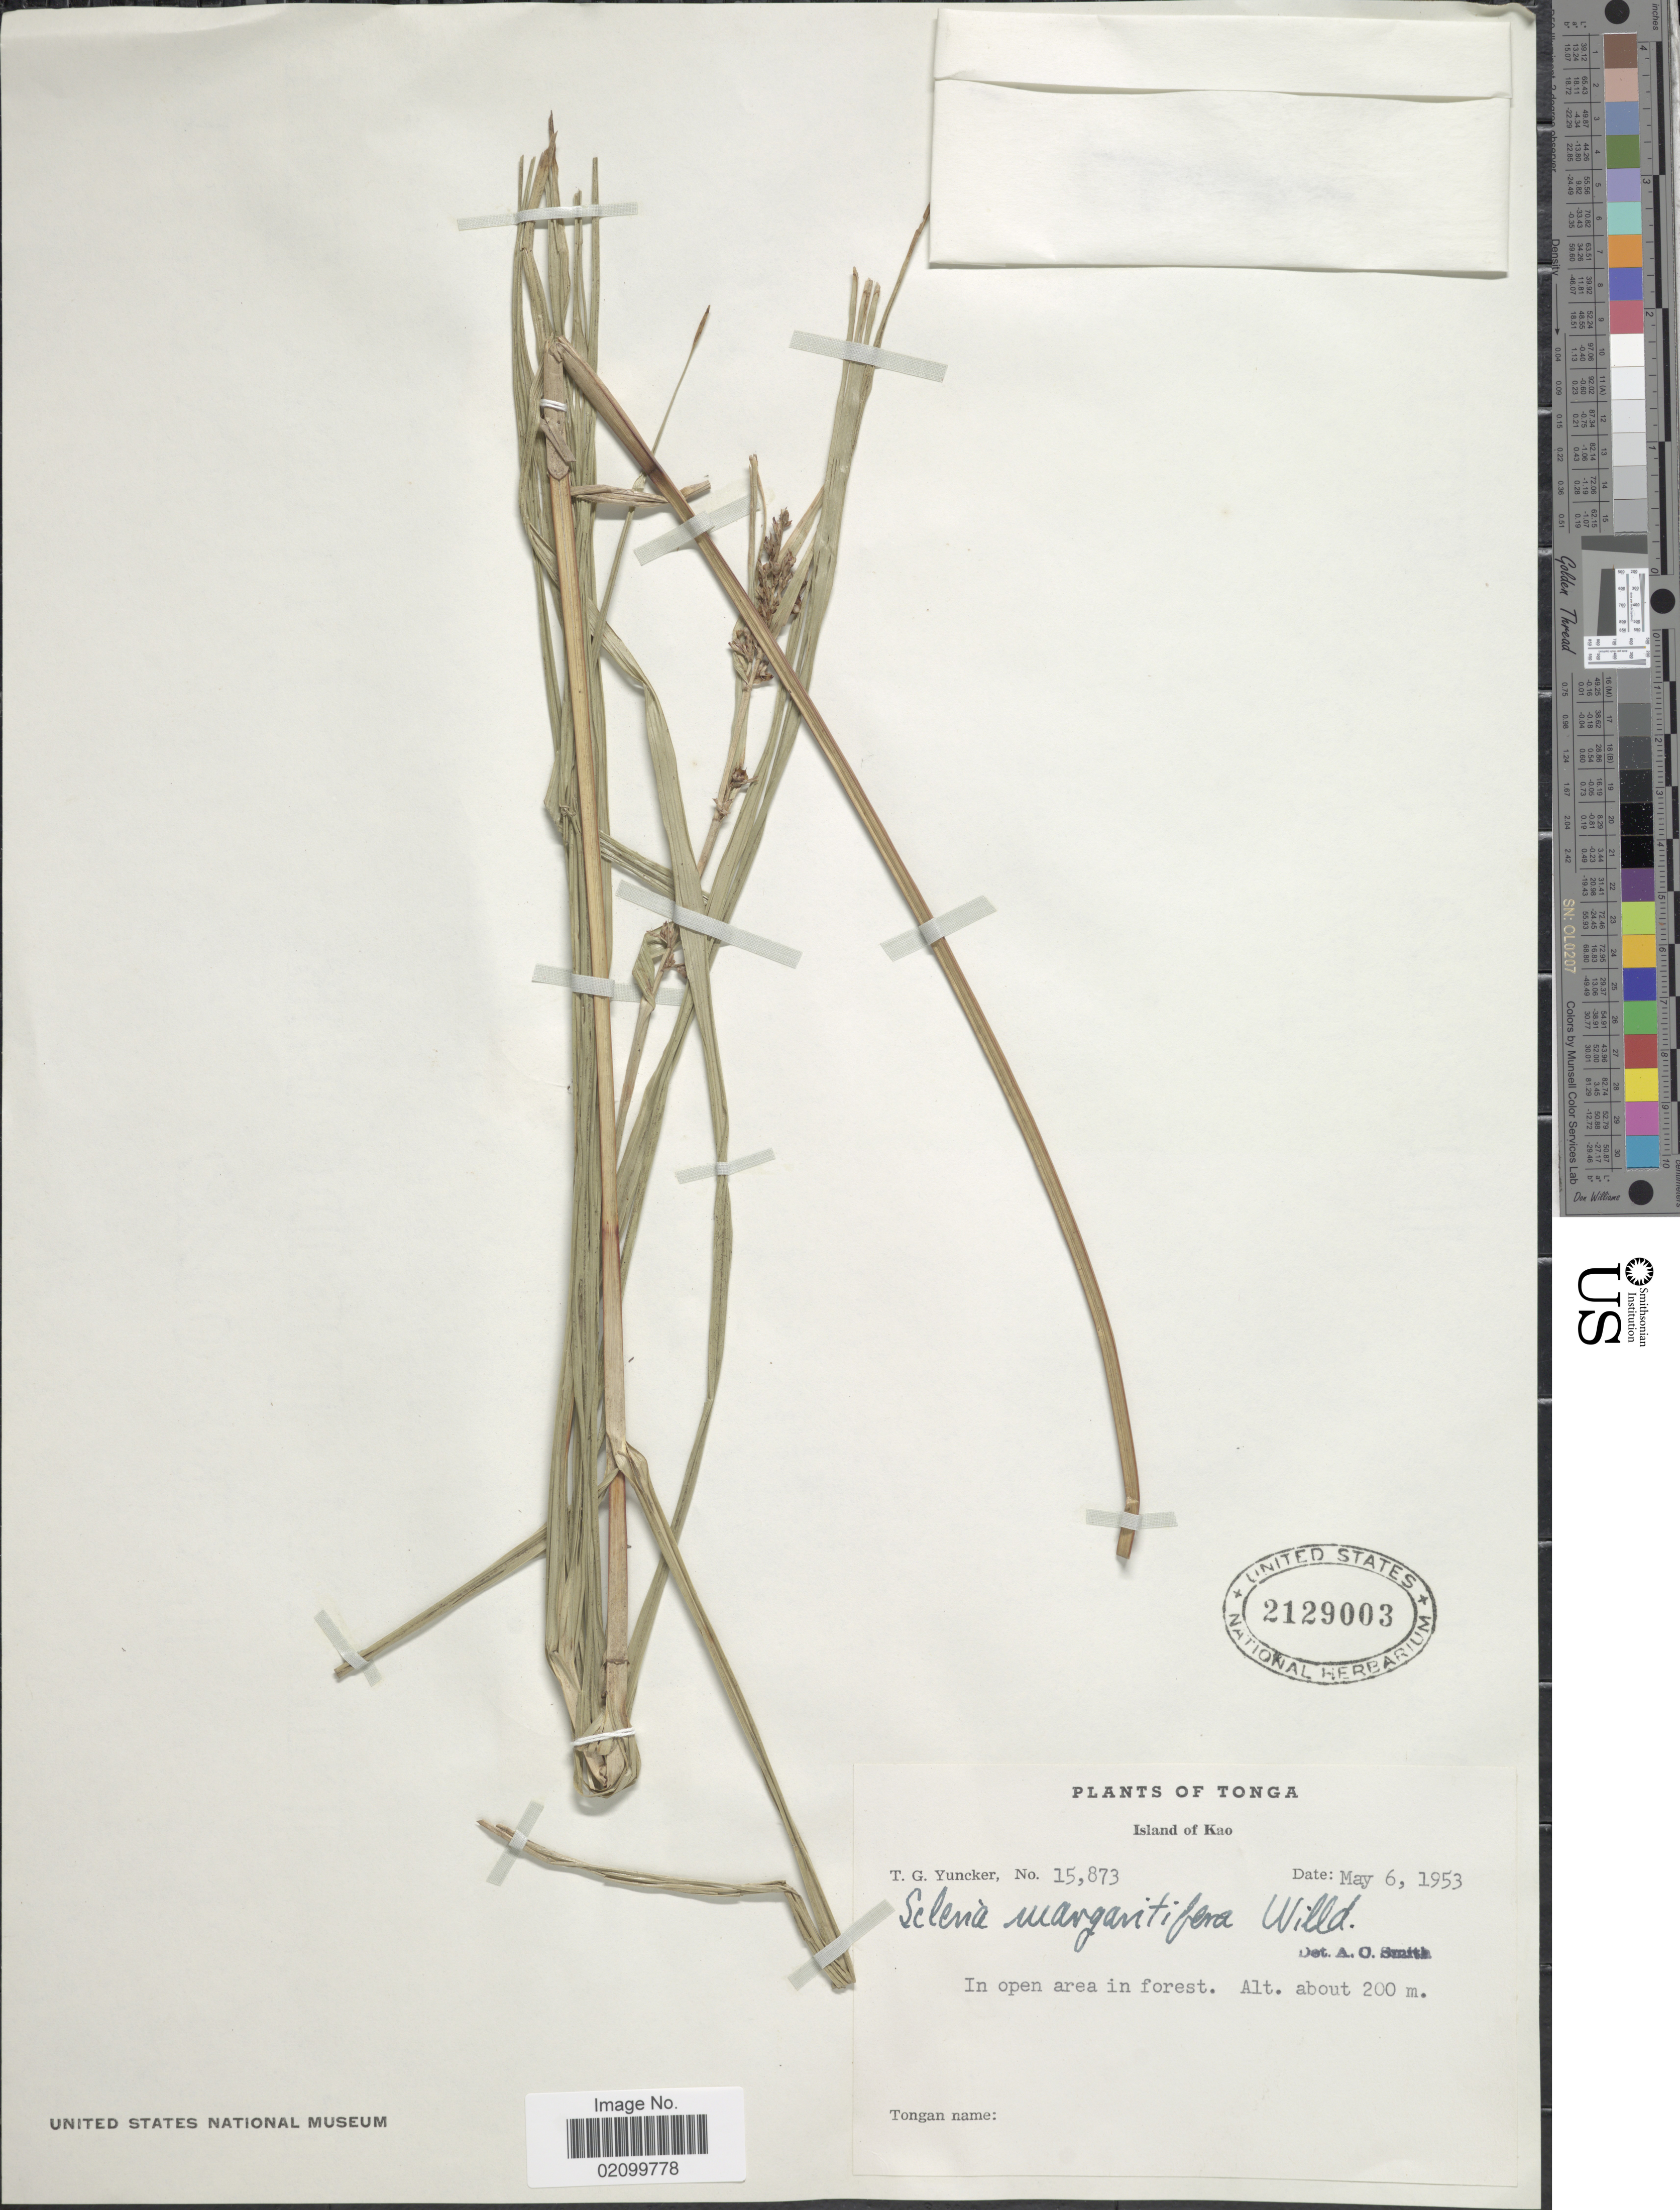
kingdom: Plantae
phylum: Tracheophyta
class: Liliopsida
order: Poales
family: Cyperaceae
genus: Scleria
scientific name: Scleria polycarpa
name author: Boeckeler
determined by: Strong, Mark T., (BOT), Smithsonian Institution - National Museum of Natural History (UNITED STATES)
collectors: T. G. Yuncker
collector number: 15873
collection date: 1953-05-06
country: Tonga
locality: Island of Kao.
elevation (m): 200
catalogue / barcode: US 2129003